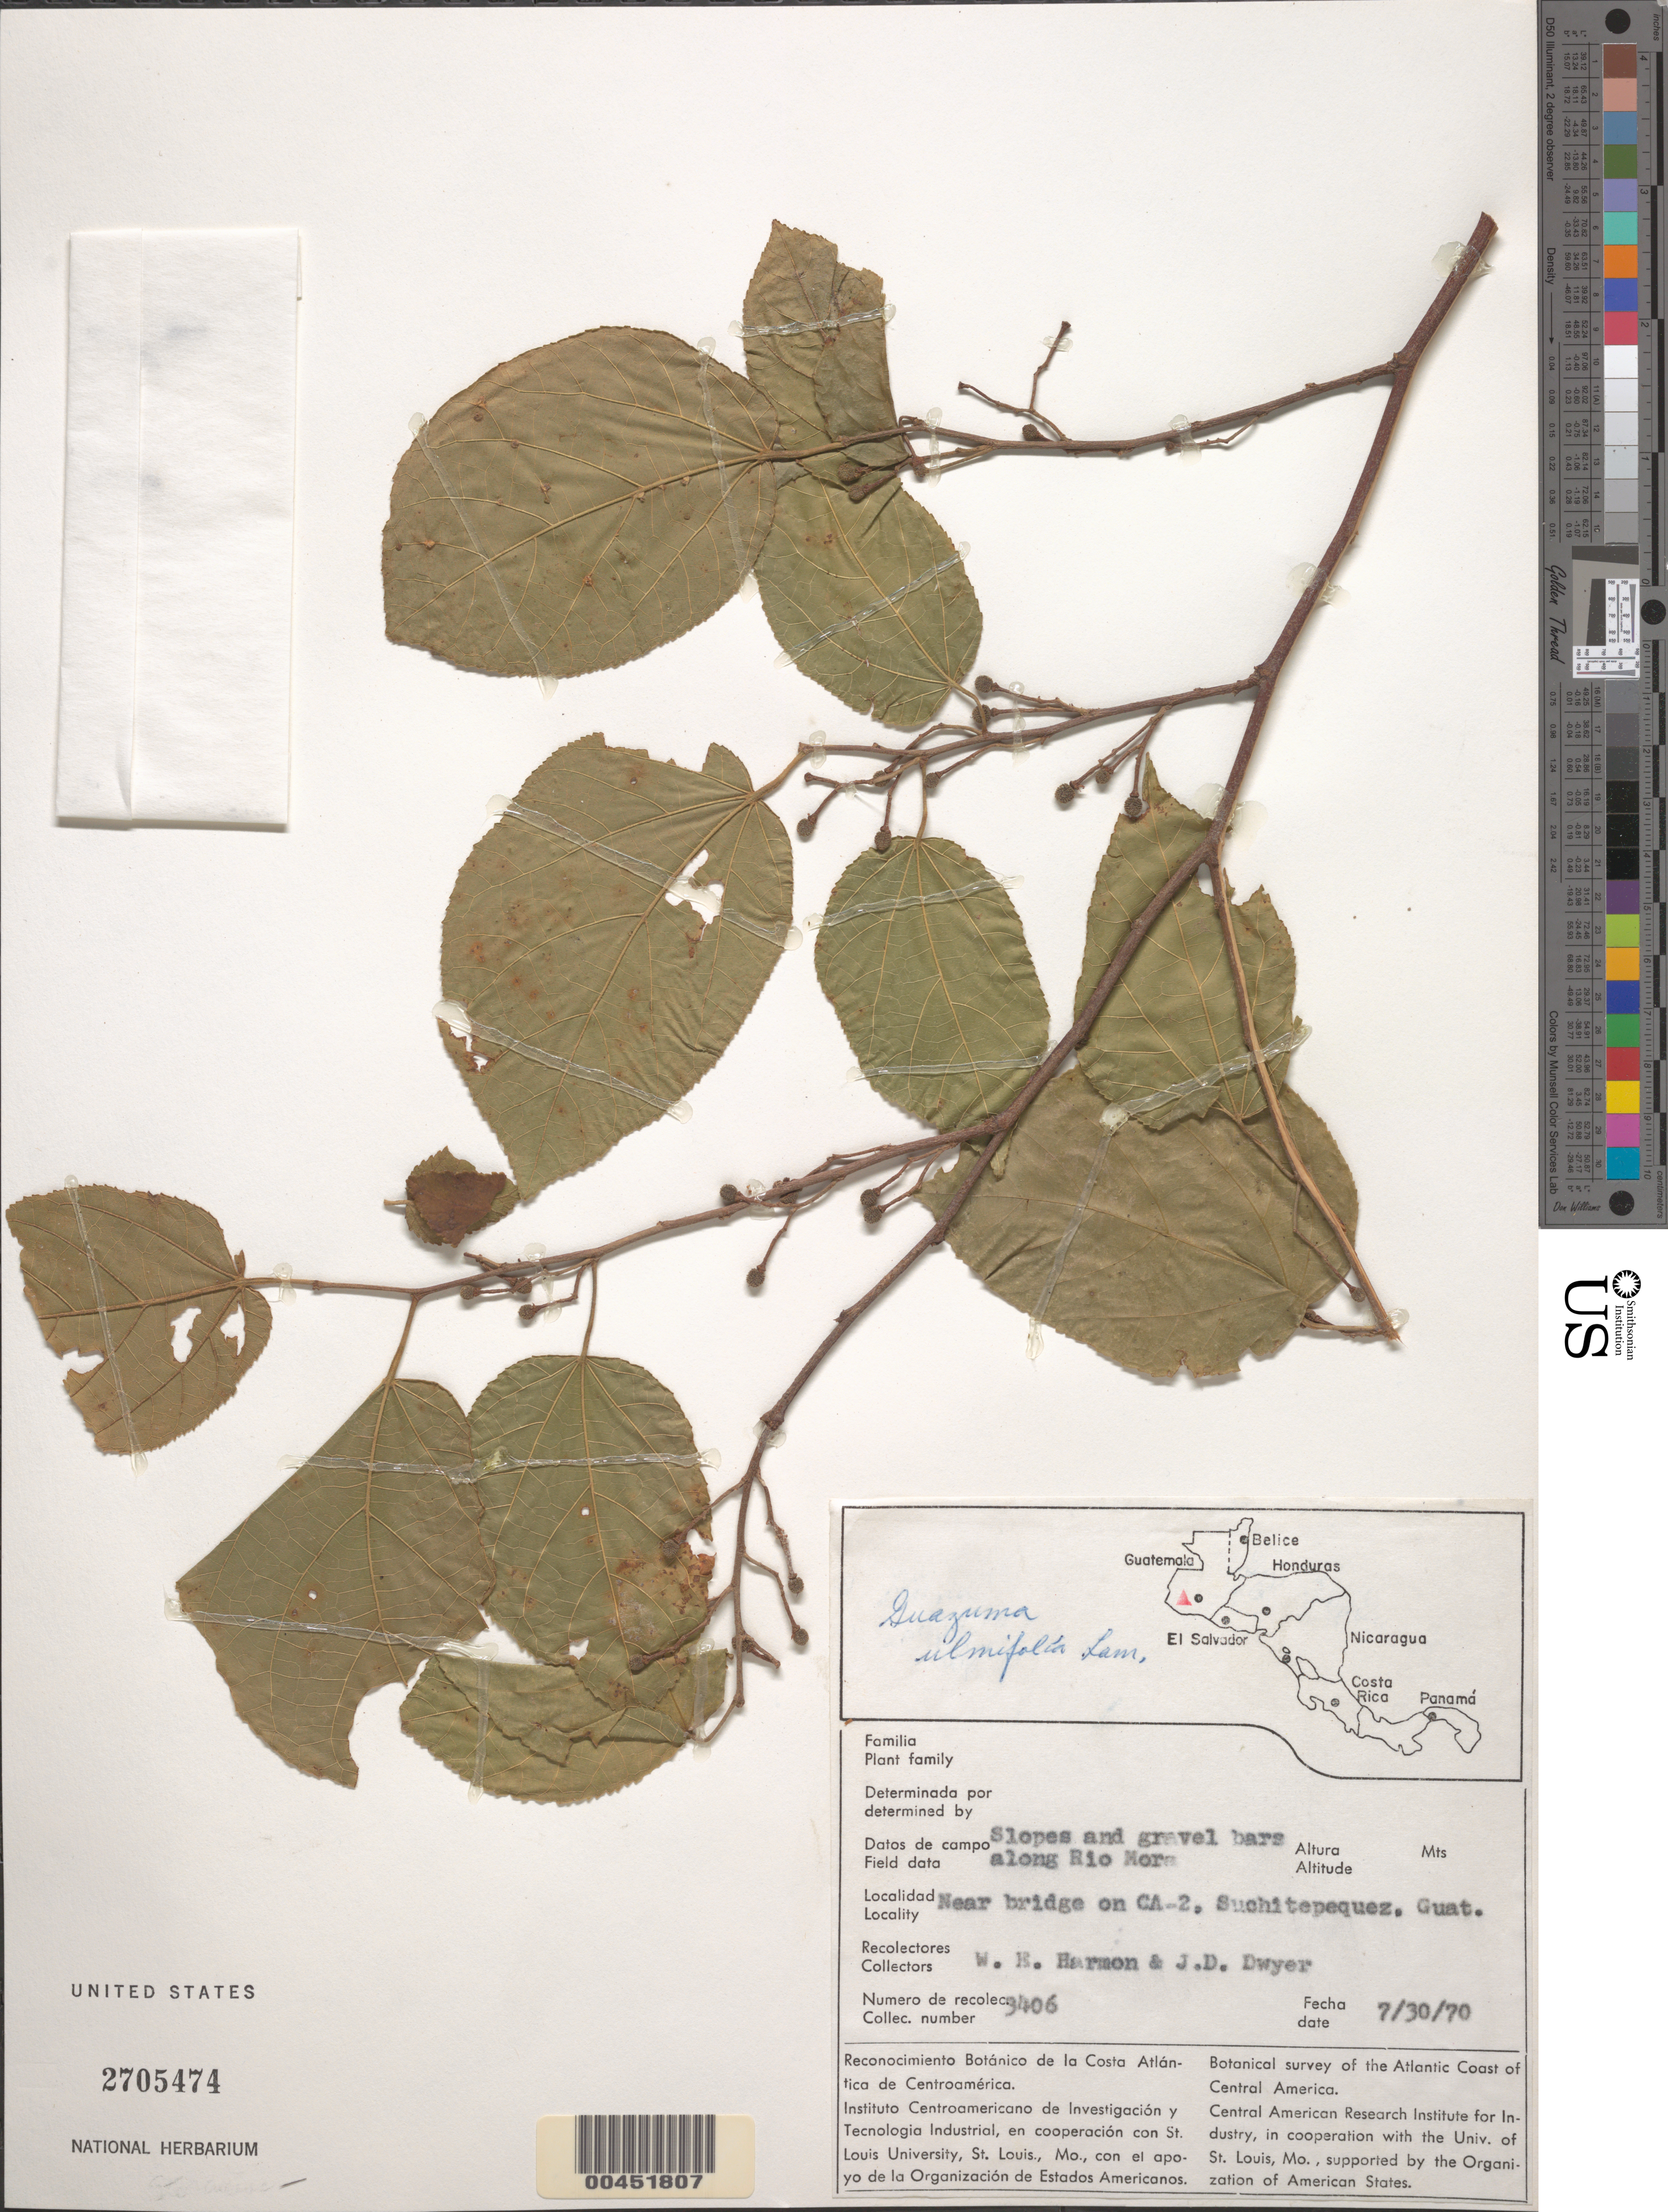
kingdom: Plantae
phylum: Tracheophyta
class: Magnoliopsida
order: Malvales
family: Malvaceae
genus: Guazuma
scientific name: Guazuma ulmifolia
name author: Lam.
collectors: W. E. Harmon & J. D. Dwyer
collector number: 9406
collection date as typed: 30 Jul 1970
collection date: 1970-07-30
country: Guatemala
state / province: Suchitepéquez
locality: near bridge on CA-2, along rio Mora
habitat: slopes and gravel bars along Rio Mora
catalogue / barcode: US 2705474